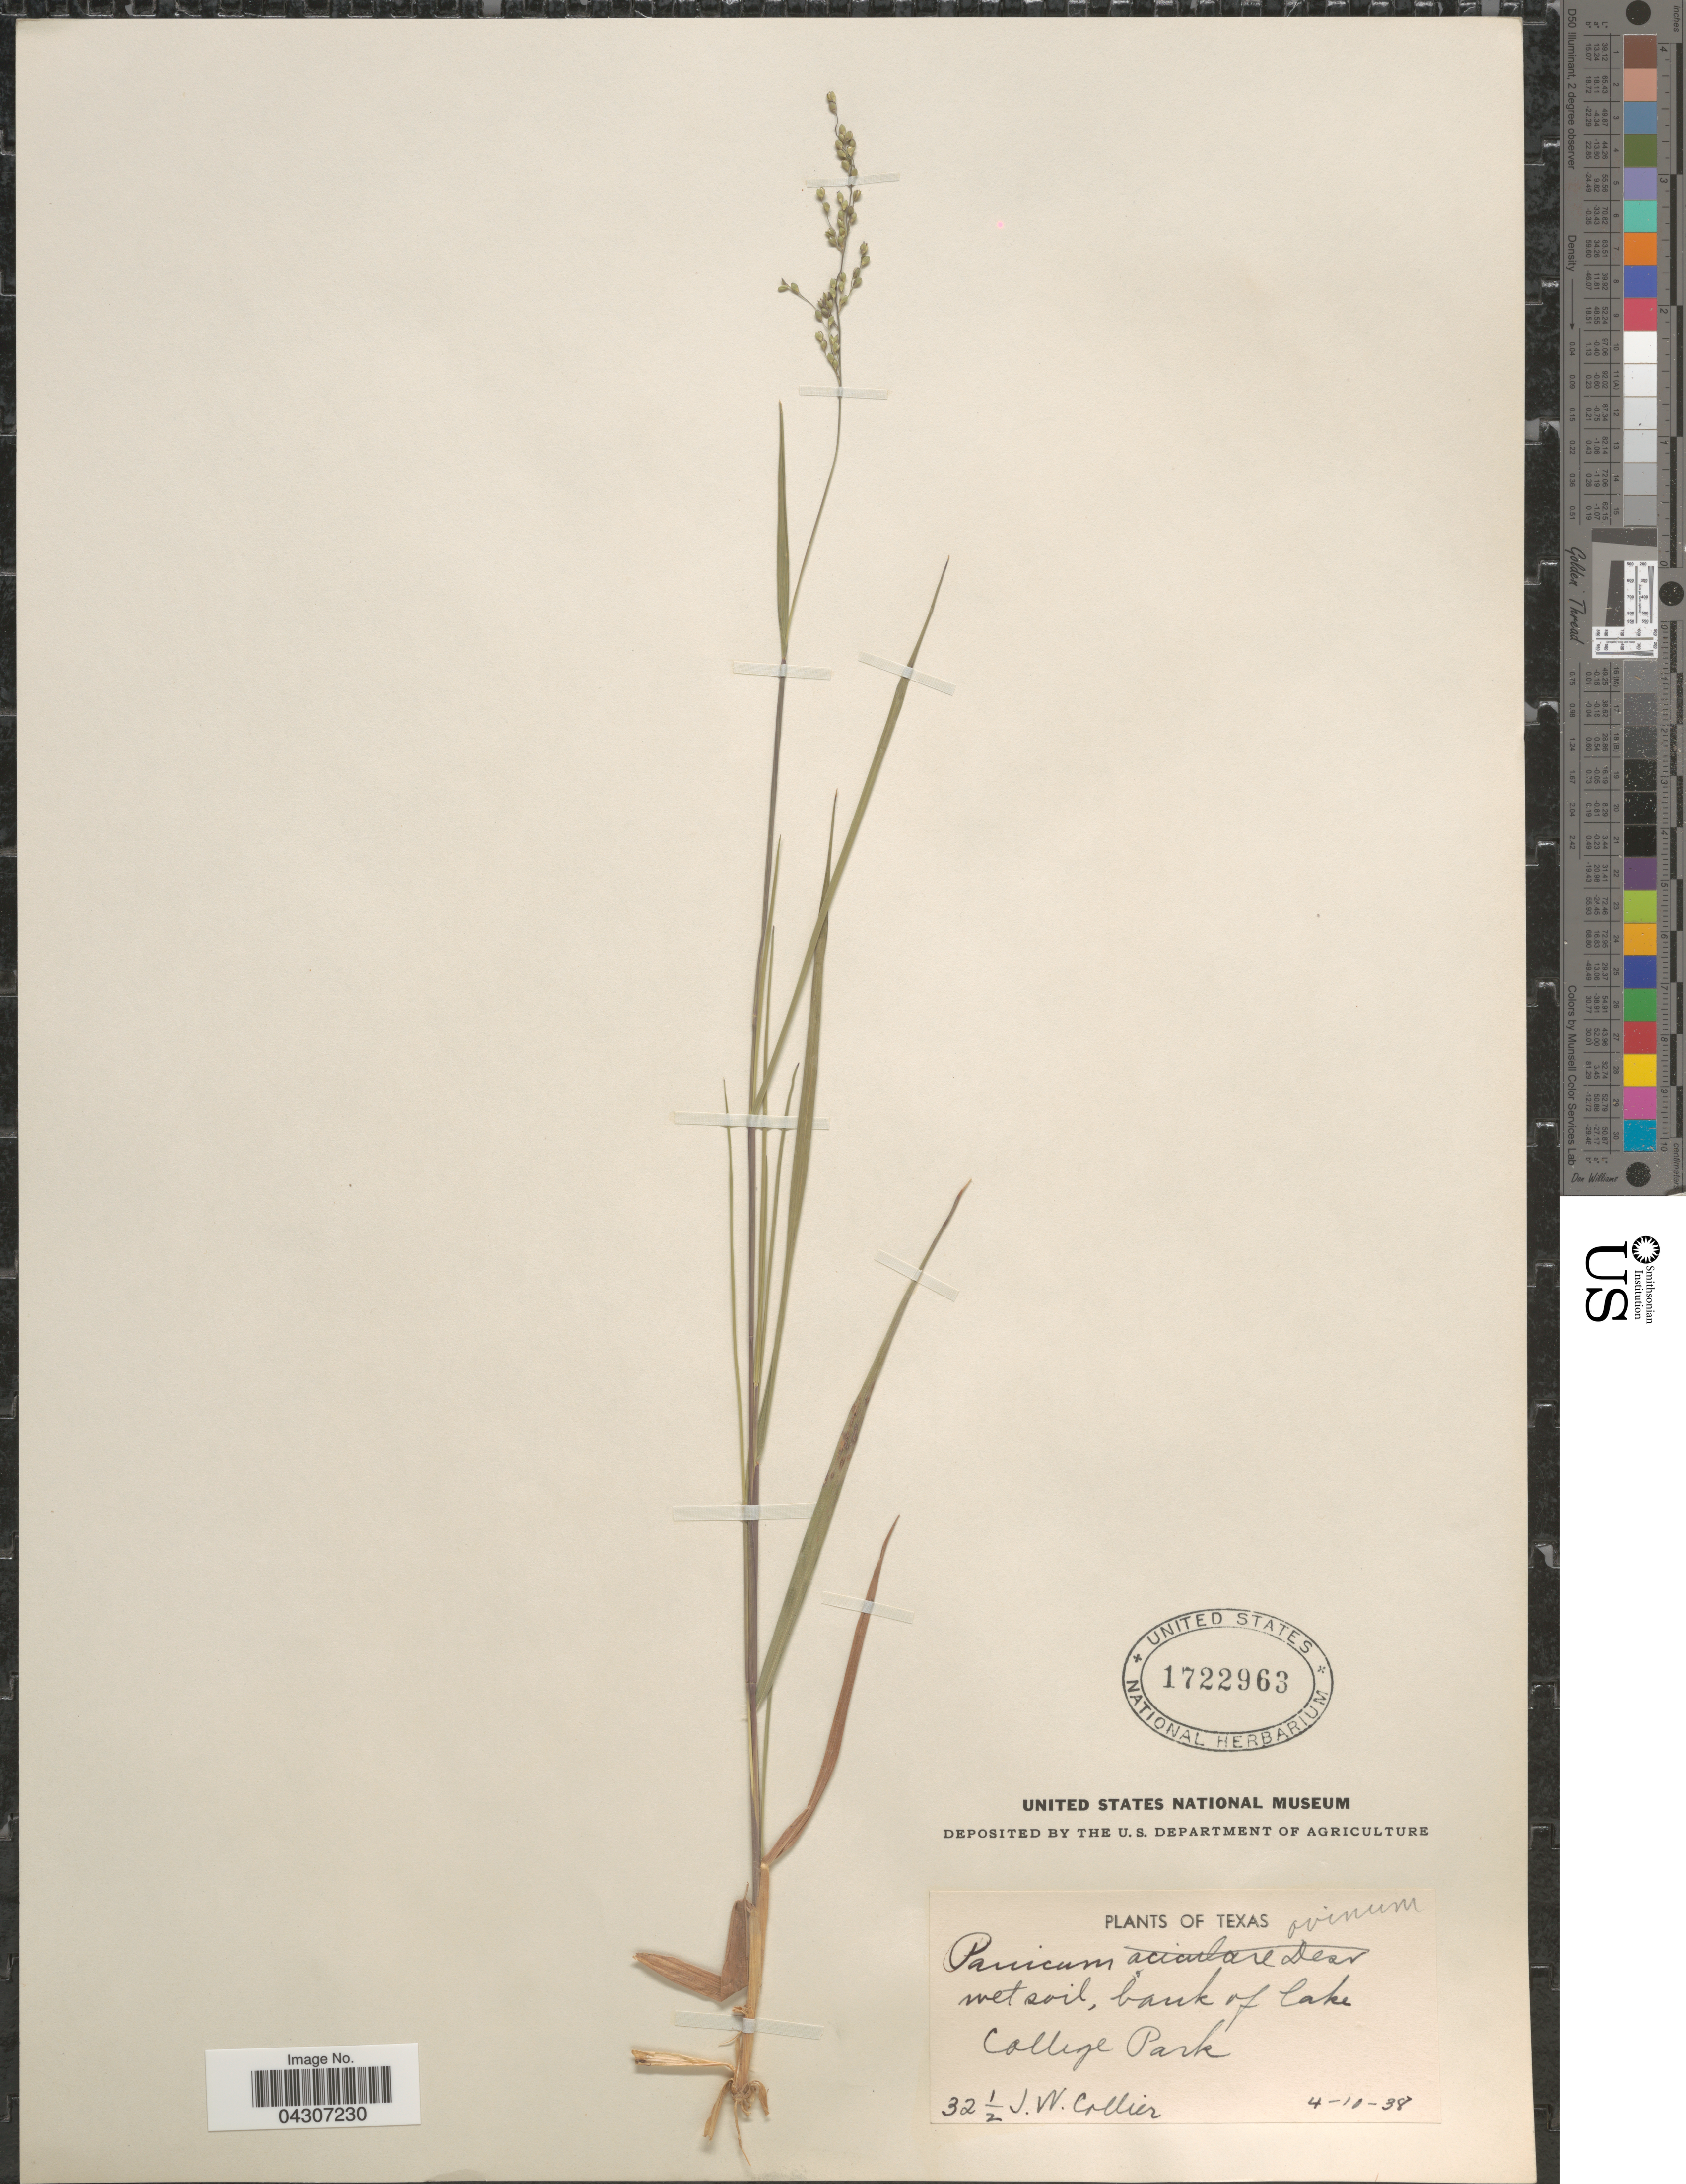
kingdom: Plantae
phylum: Tracheophyta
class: Liliopsida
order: Poales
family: Poaceae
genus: Dichanthelium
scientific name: Dichanthelium aciculare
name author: (Desv. ex Poir.) Gould & C.A. Clark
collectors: J. Collier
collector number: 32½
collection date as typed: Transcribed d/m/y: 10/4/38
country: United States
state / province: Texas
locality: College Park.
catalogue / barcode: US 1722963